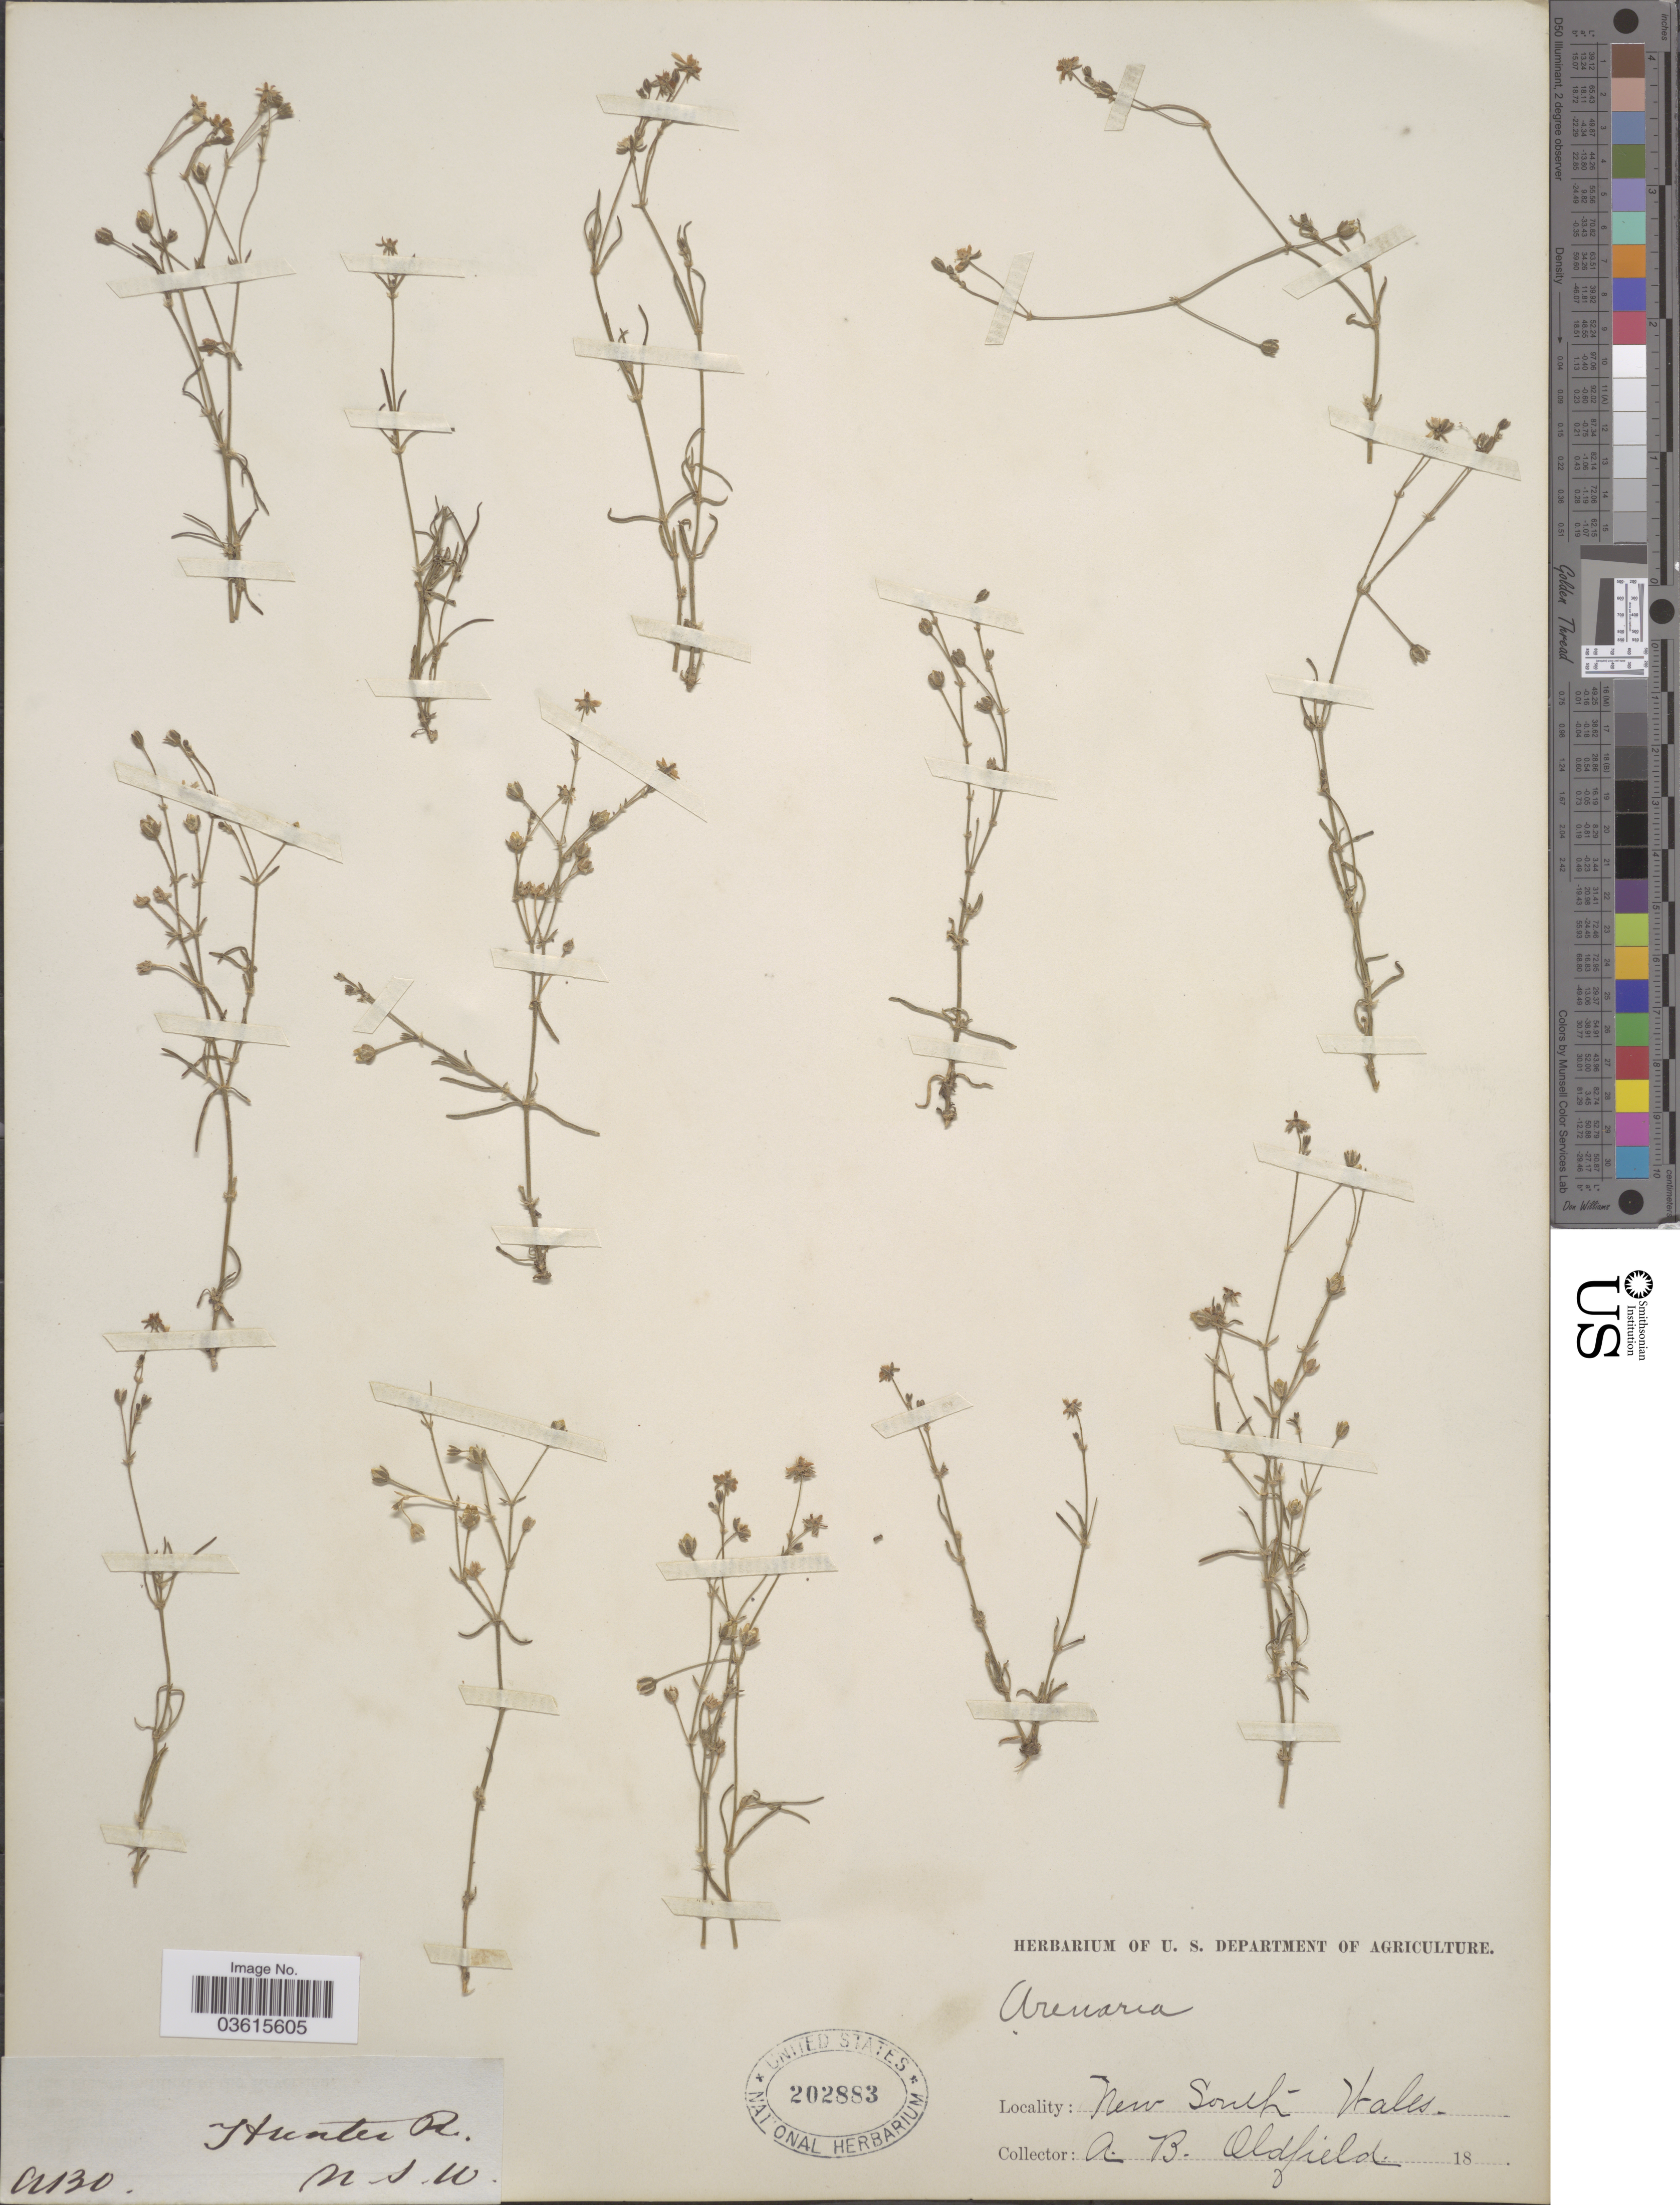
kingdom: Plantae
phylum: Tracheophyta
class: Magnoliopsida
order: Caryophyllales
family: Caryophyllaceae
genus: Arenaria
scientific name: Arenaria sp.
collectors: A. Oldfield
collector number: A130*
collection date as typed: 18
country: Australia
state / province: New South Wales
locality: Hunter R.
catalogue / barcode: US 202883